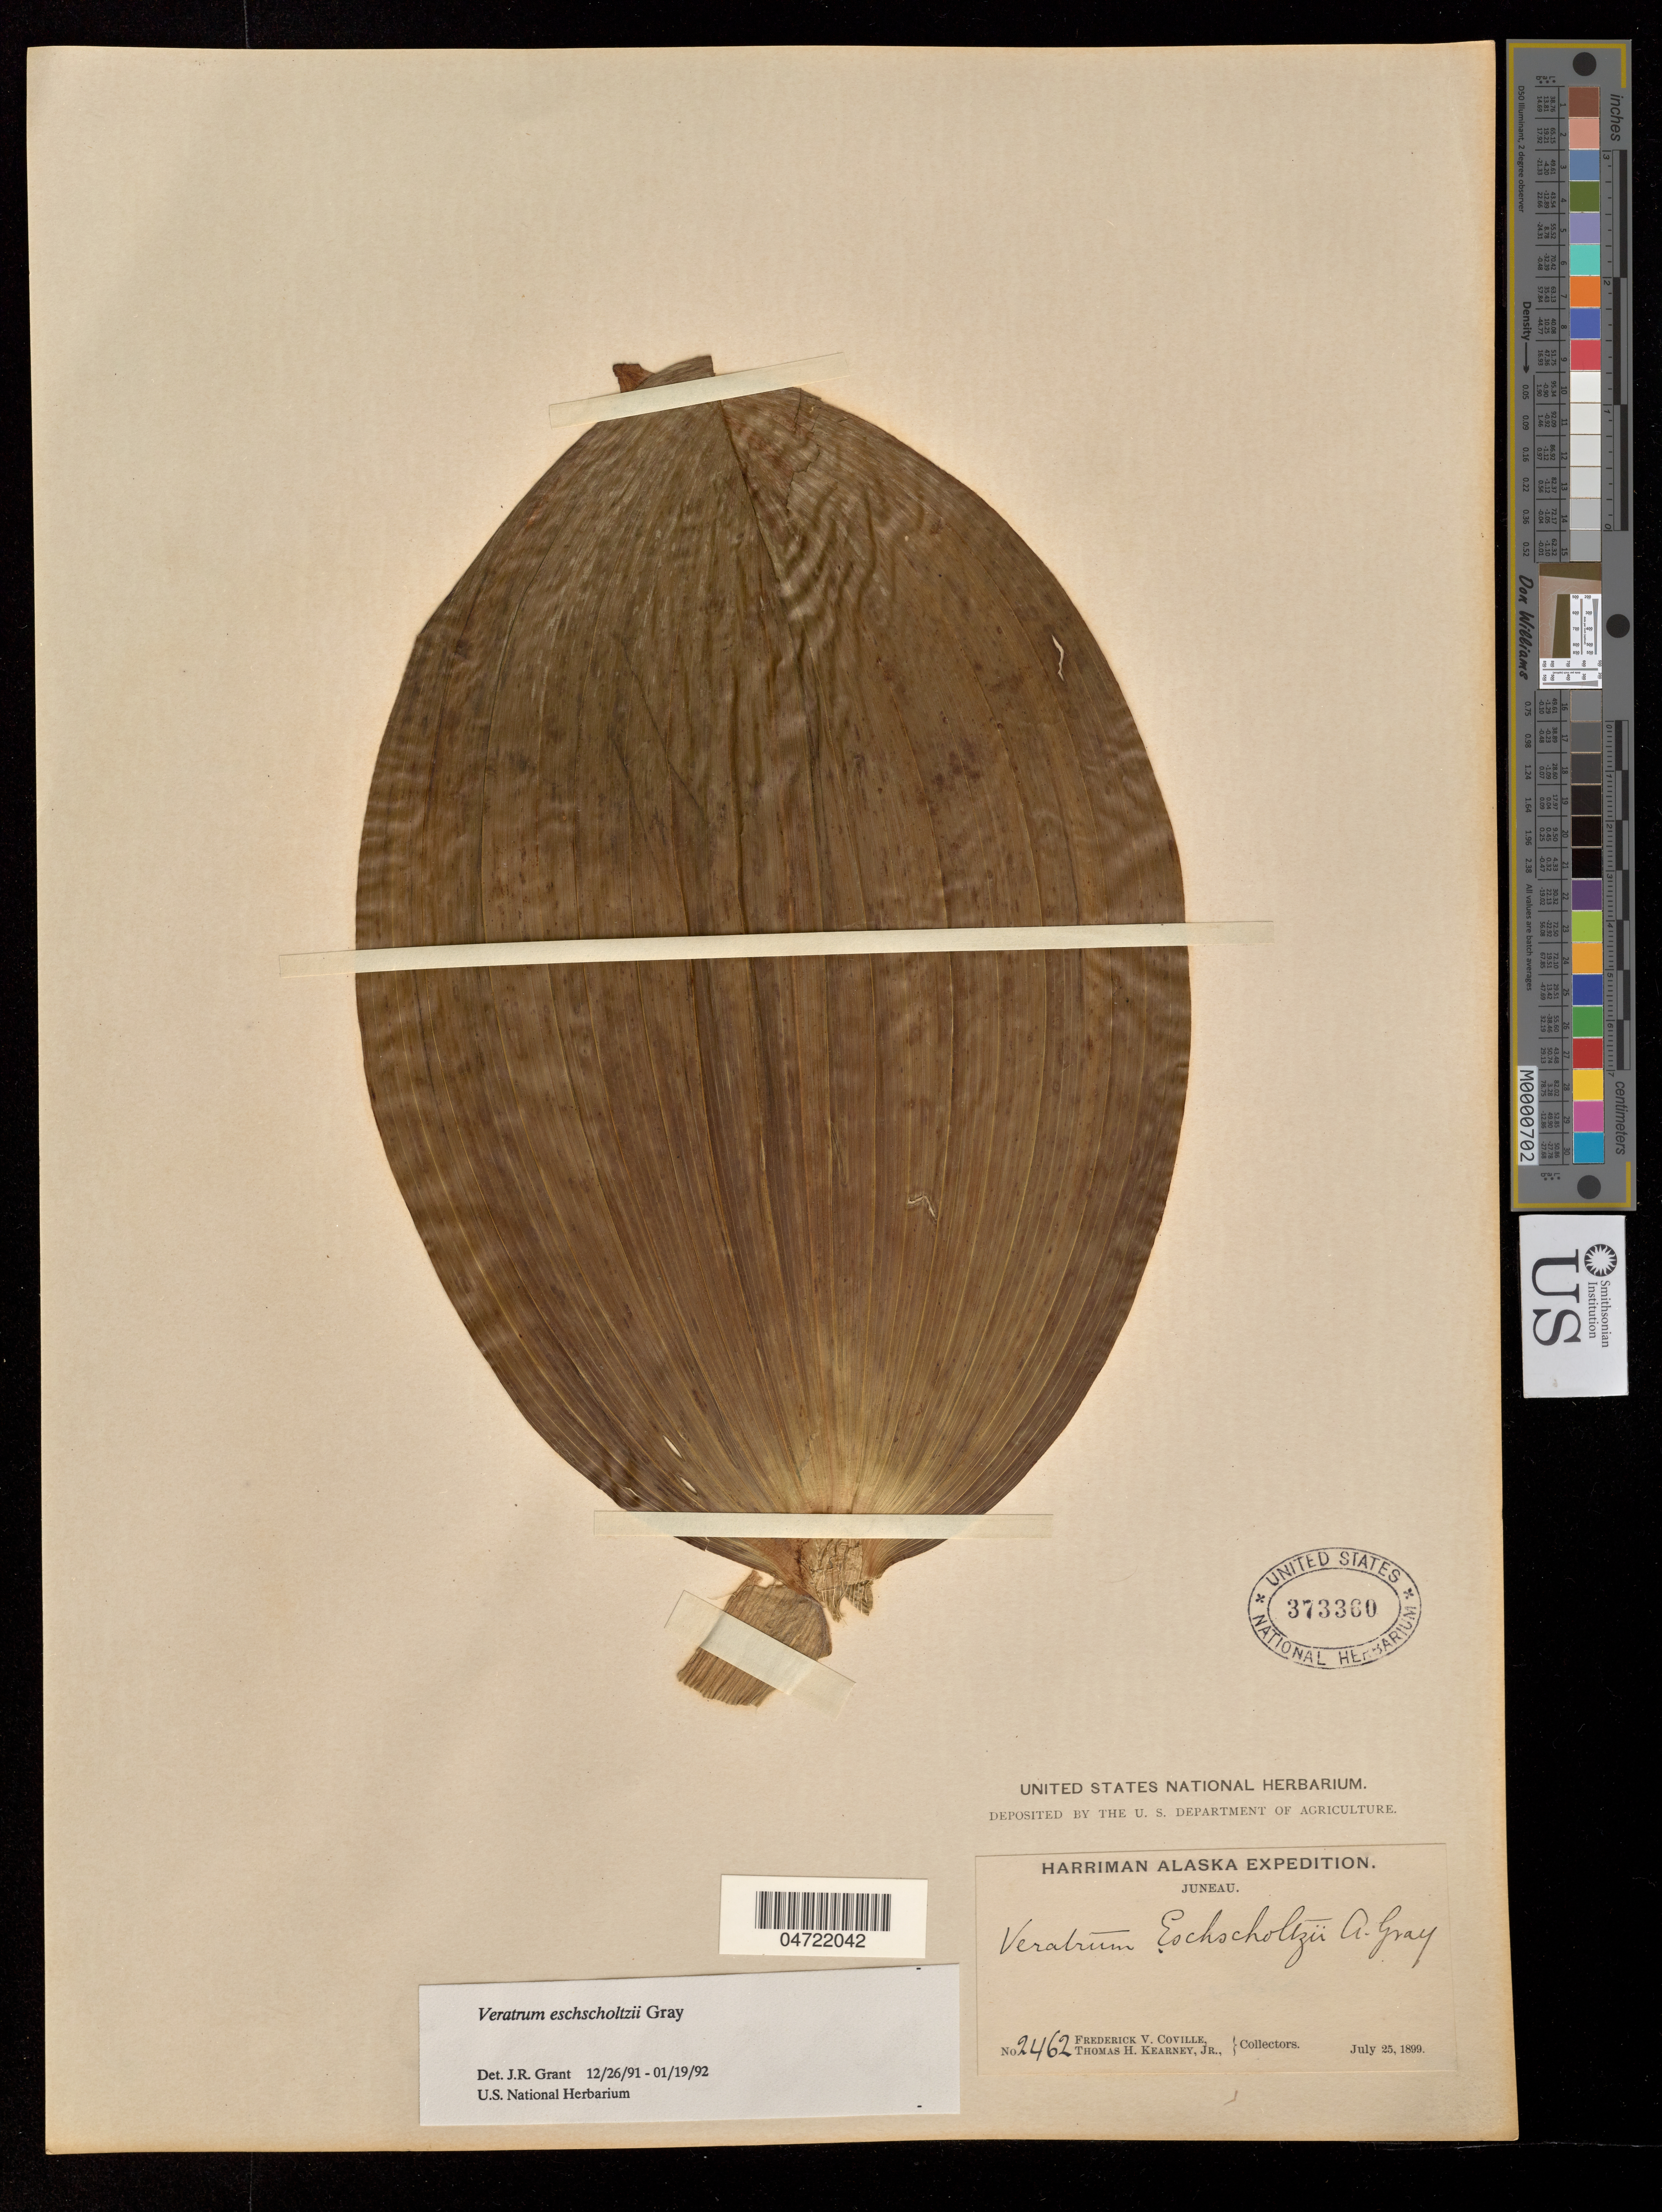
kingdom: Plantae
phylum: Tracheophyta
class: Liliopsida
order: Liliales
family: Melanthiaceae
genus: Veratrum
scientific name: Veratrum eschscholtzii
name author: A. Gray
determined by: Grant, J. R., (SWITZERLAND)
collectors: F. V. Coville & T. H. Kearney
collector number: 2462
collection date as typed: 25 Jul 1899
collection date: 1899-07-25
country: United States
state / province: Alaska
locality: Juneau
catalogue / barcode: US 373360